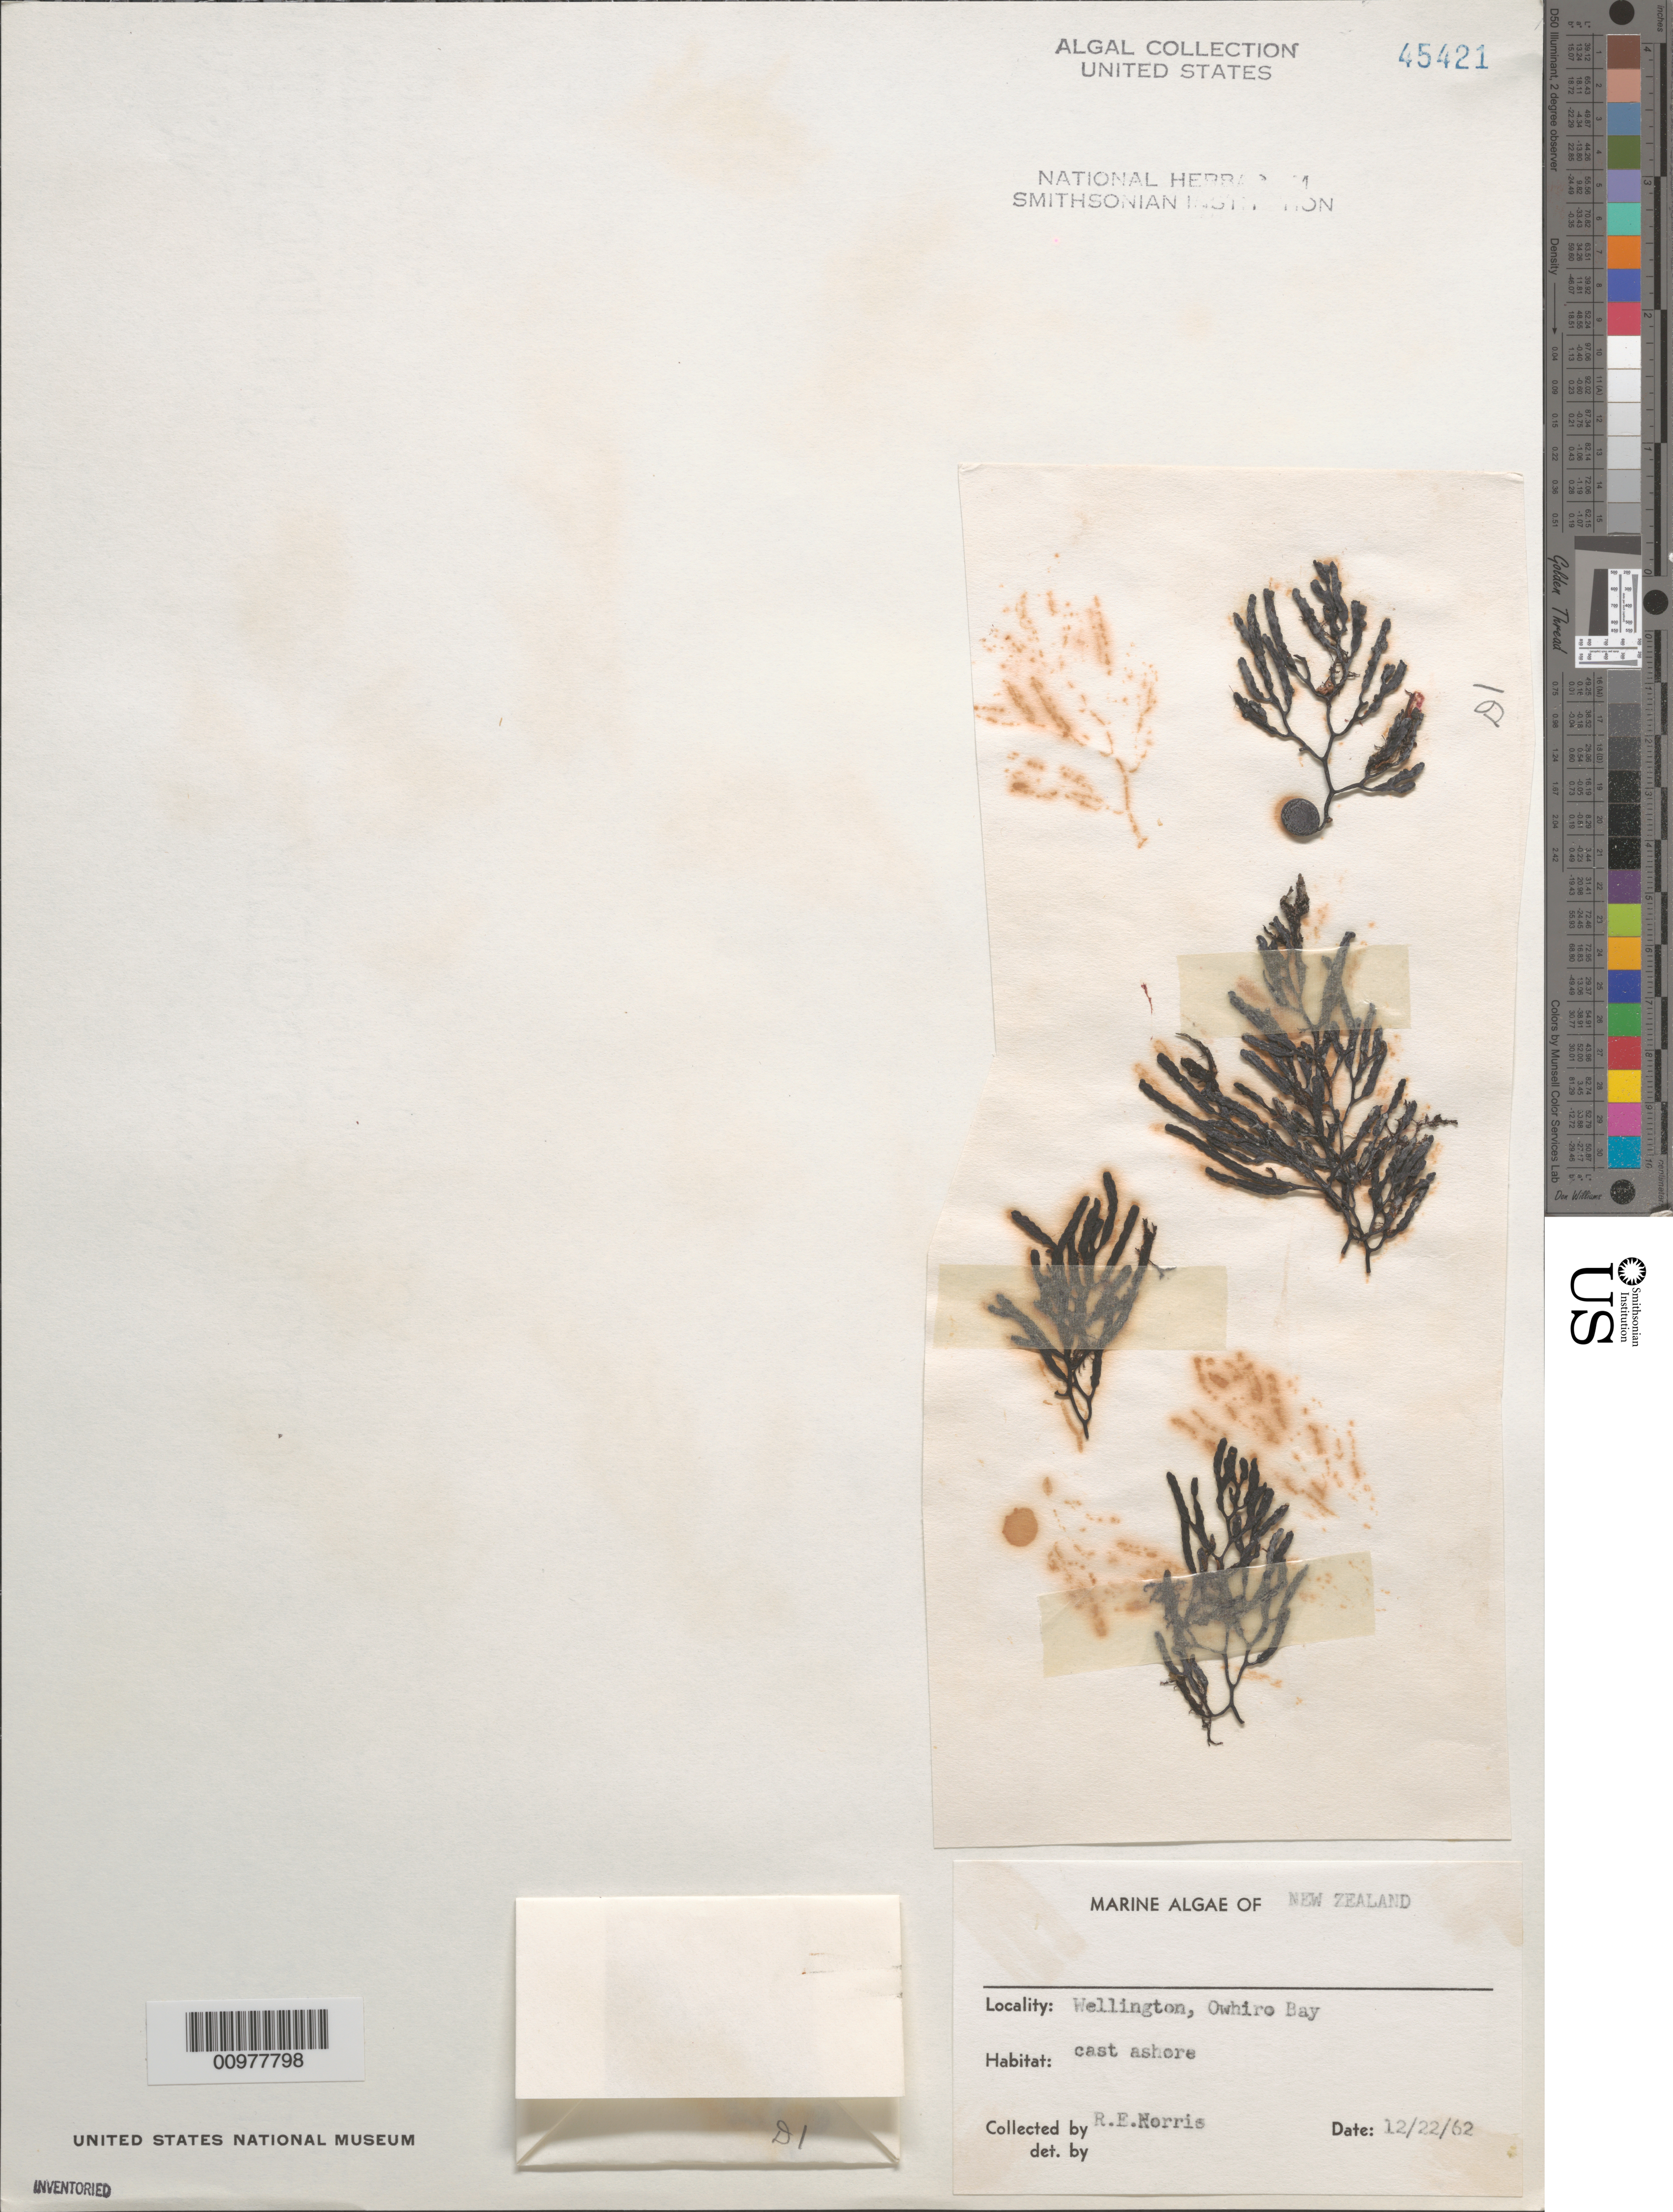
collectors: R. E. Norris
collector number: D-1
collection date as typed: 22 Dec 1962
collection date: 1962-12-22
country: New Zealand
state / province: Wellington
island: North Island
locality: Wellington, Owhiro Bay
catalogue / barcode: US 45421